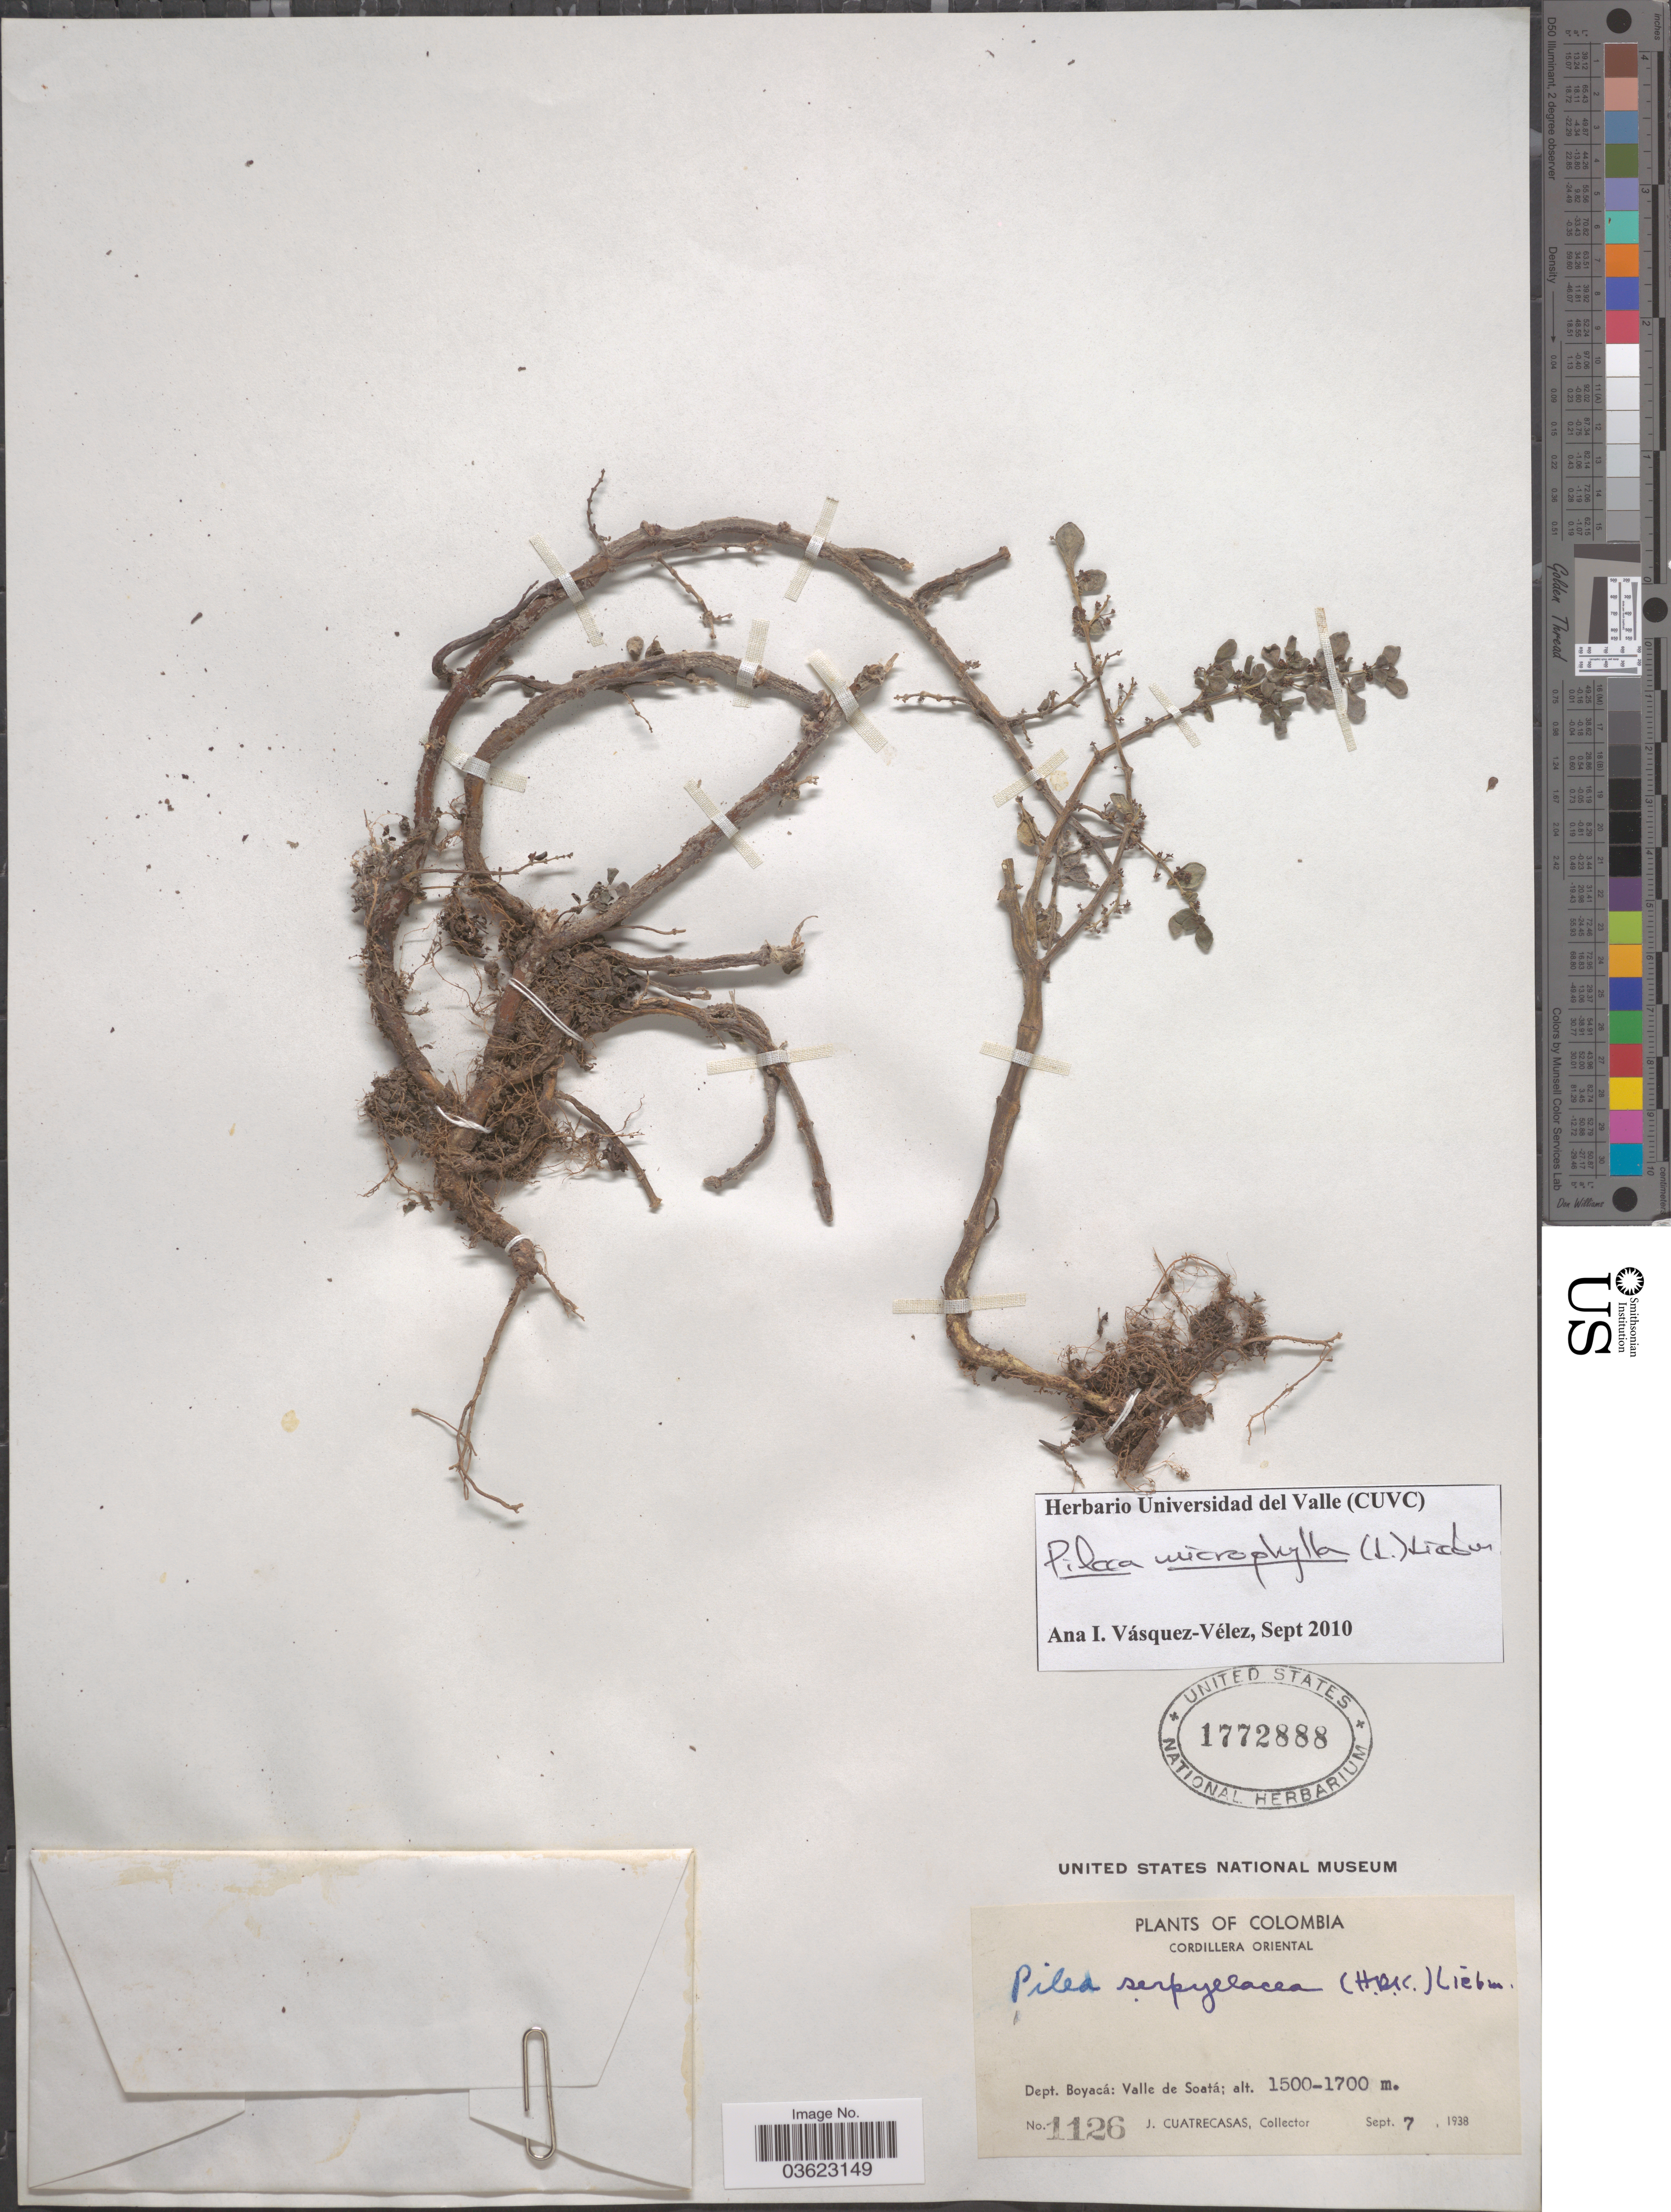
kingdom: Plantae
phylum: Tracheophyta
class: Magnoliopsida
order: Rosales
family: Urticaceae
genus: Pilea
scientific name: Pilea microphylla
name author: (L.) Liebm.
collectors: J. Cuatrecasas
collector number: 1126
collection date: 1938-09-07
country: Colombia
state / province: Boyacá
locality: Cordillera Oriental. Dept. Boyacá: Valle de Soatá.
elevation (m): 1500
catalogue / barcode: US 1772888